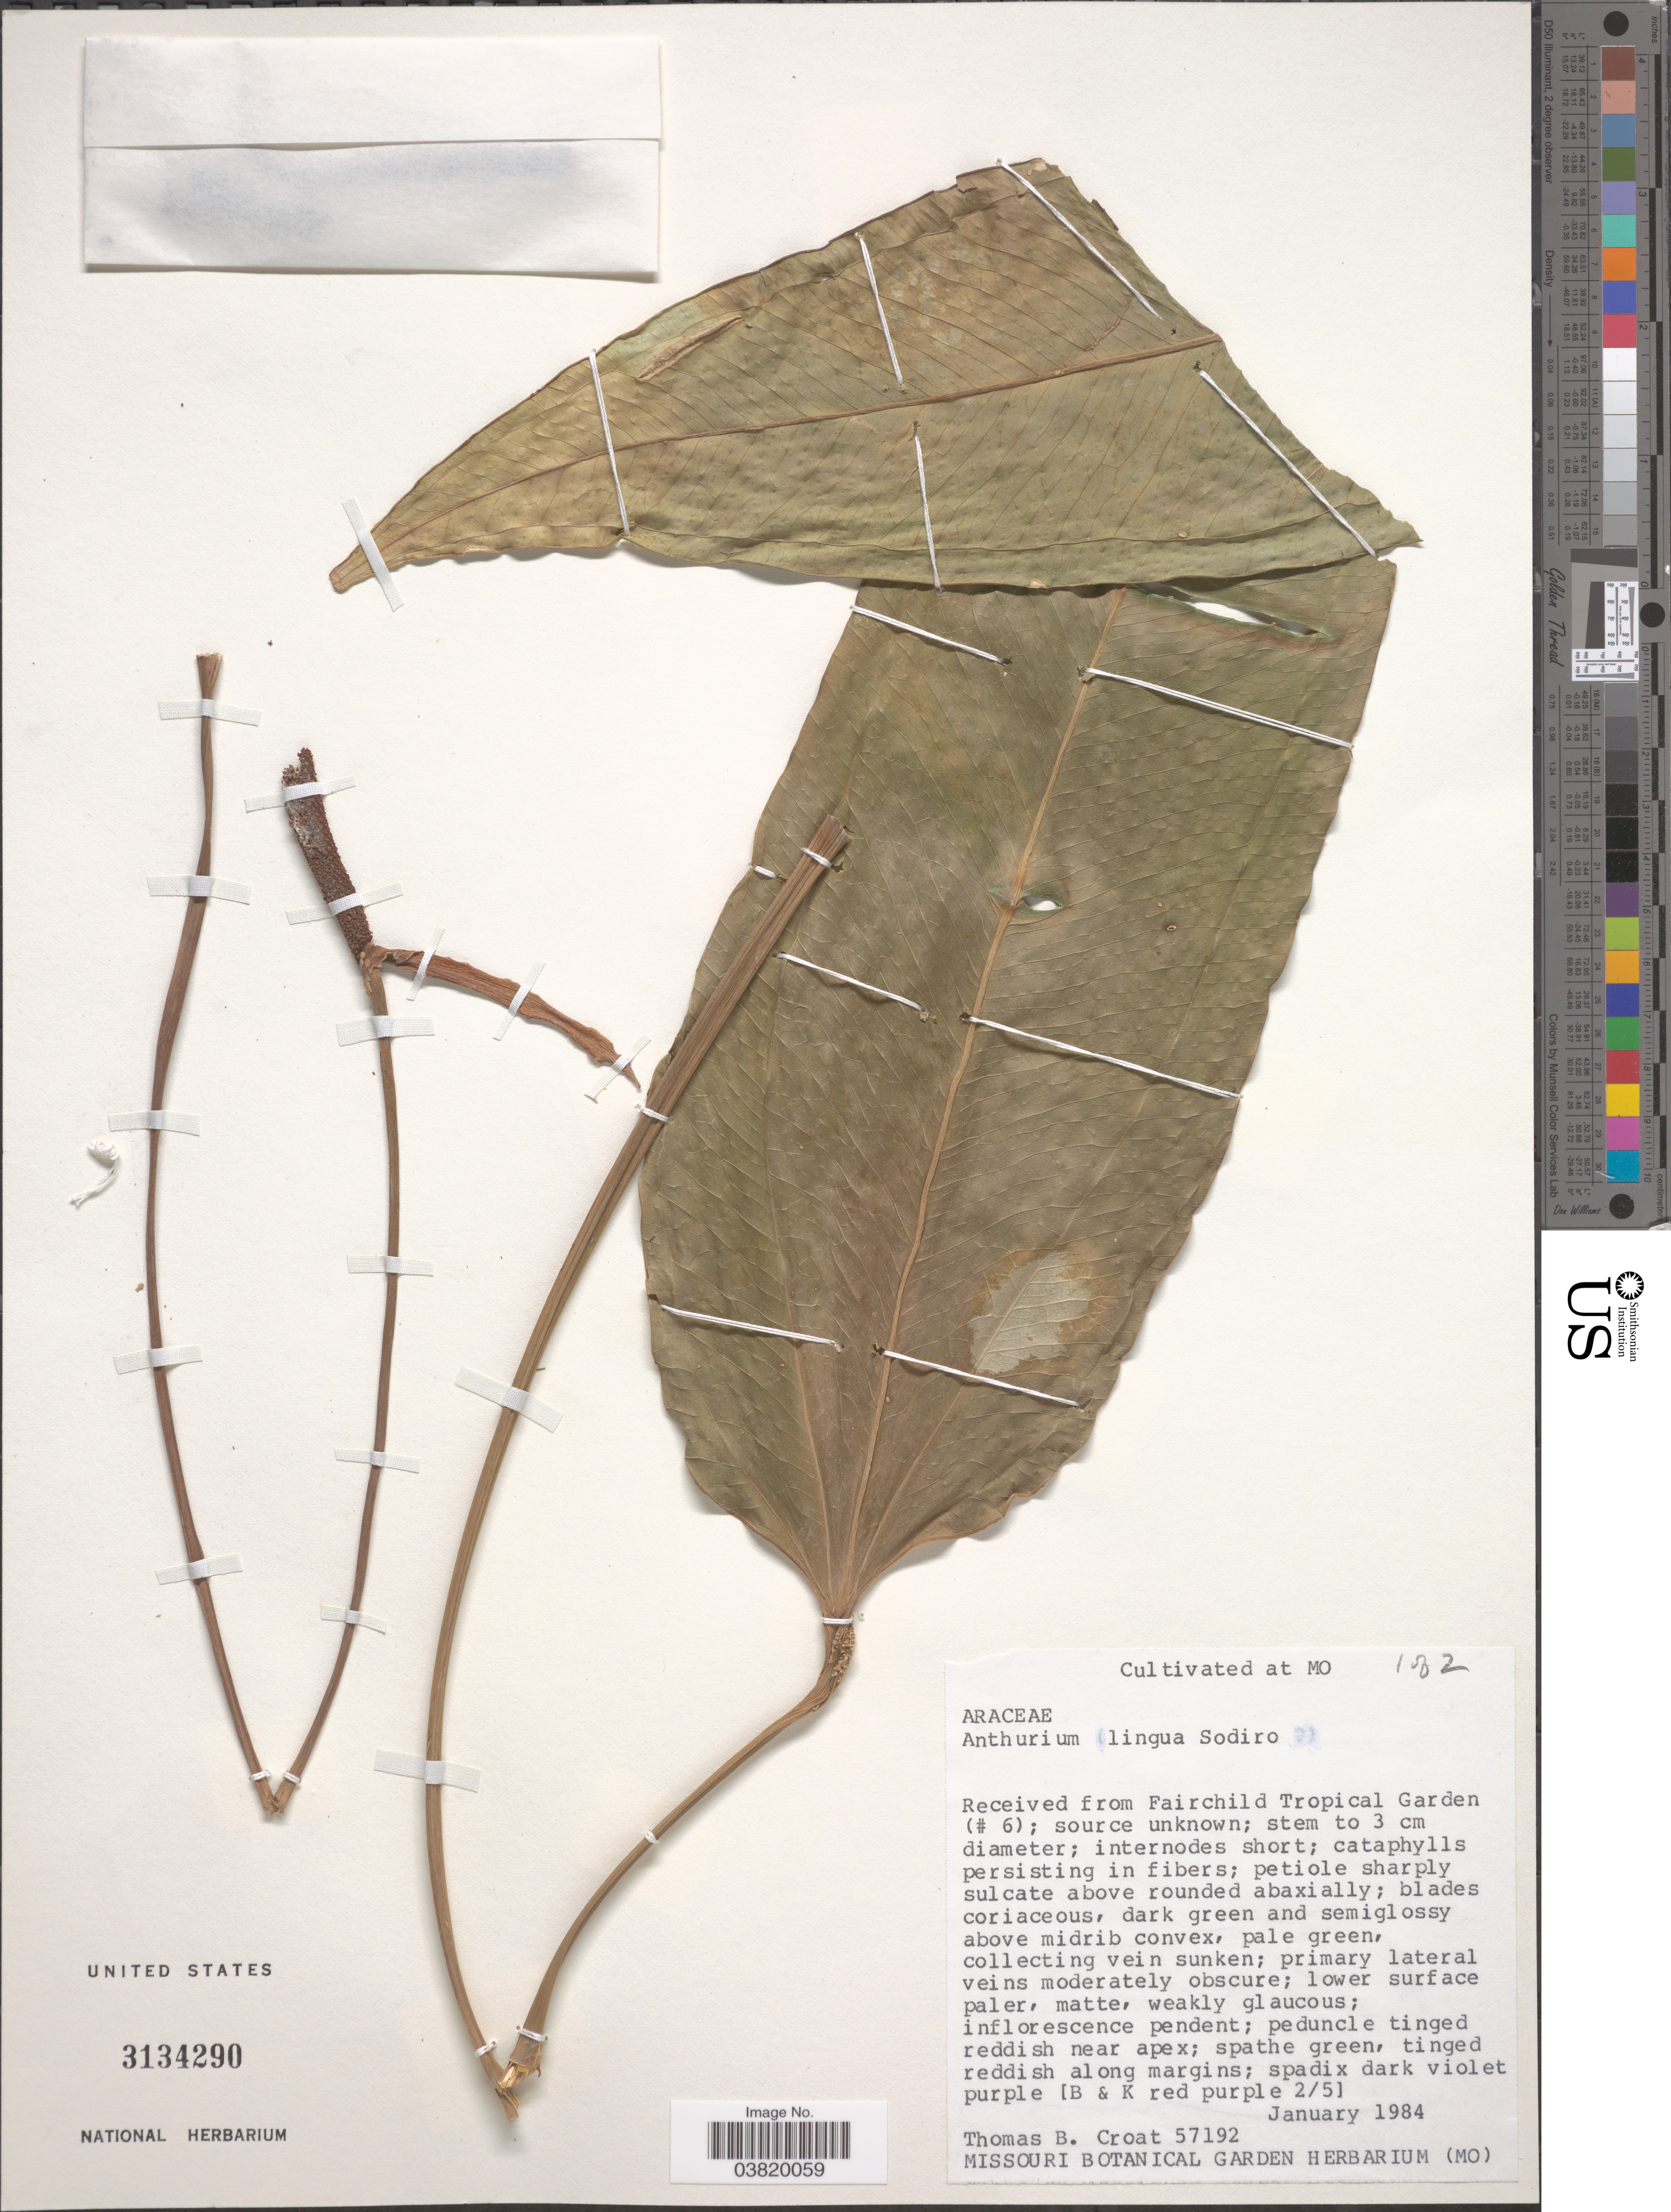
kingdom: Plantae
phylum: Tracheophyta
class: Liliopsida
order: Alismatales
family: Araceae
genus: Anthurium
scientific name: Anthurium lingua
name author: Sodiro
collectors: T. B. Croat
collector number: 57192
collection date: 1984-01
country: United States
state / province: Missouri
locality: Cultivated at MO.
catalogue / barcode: US 3134290